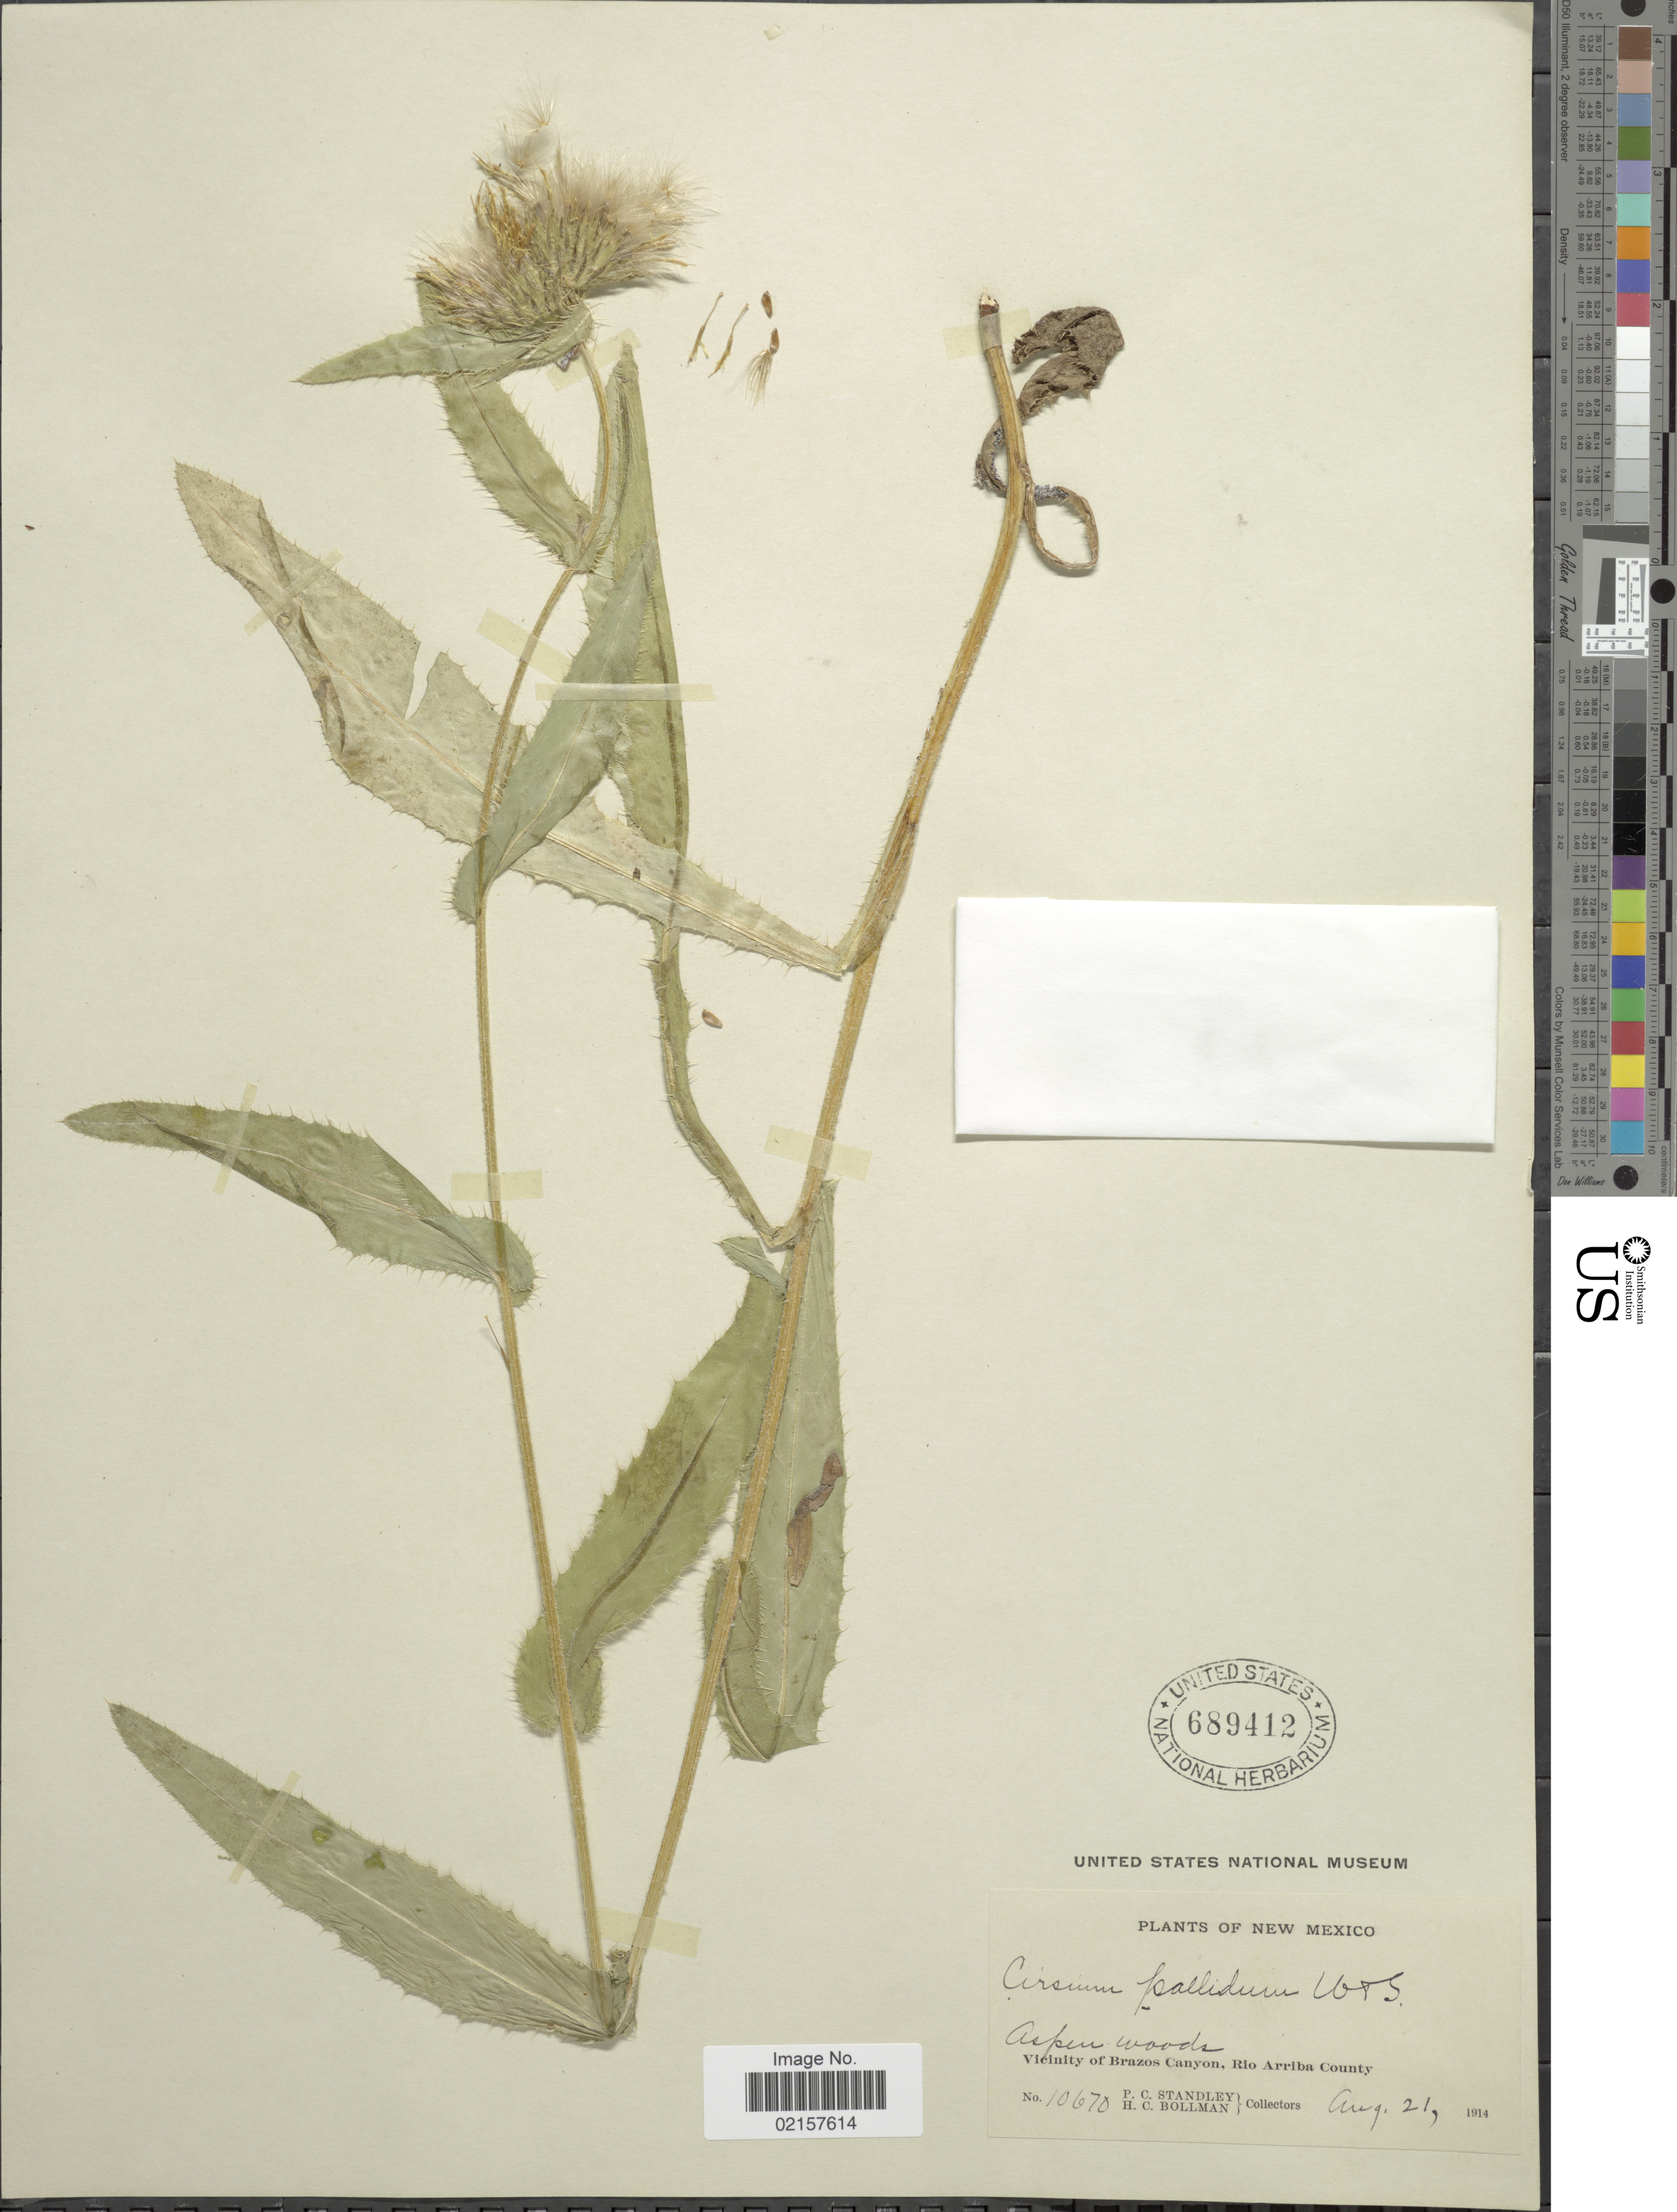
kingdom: Plantae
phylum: Tracheophyta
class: Magnoliopsida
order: Asterales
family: Asteraceae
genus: Cirsium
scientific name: Cirsium parryi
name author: (A. Gray) Petr.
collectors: P. C. Standley & H. C. Bollman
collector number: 10670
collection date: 1914-08-21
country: United States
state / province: New Mexico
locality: Aspen woods, vicinity of Brazos Canyon, Rio Arriba County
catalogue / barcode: US 989412